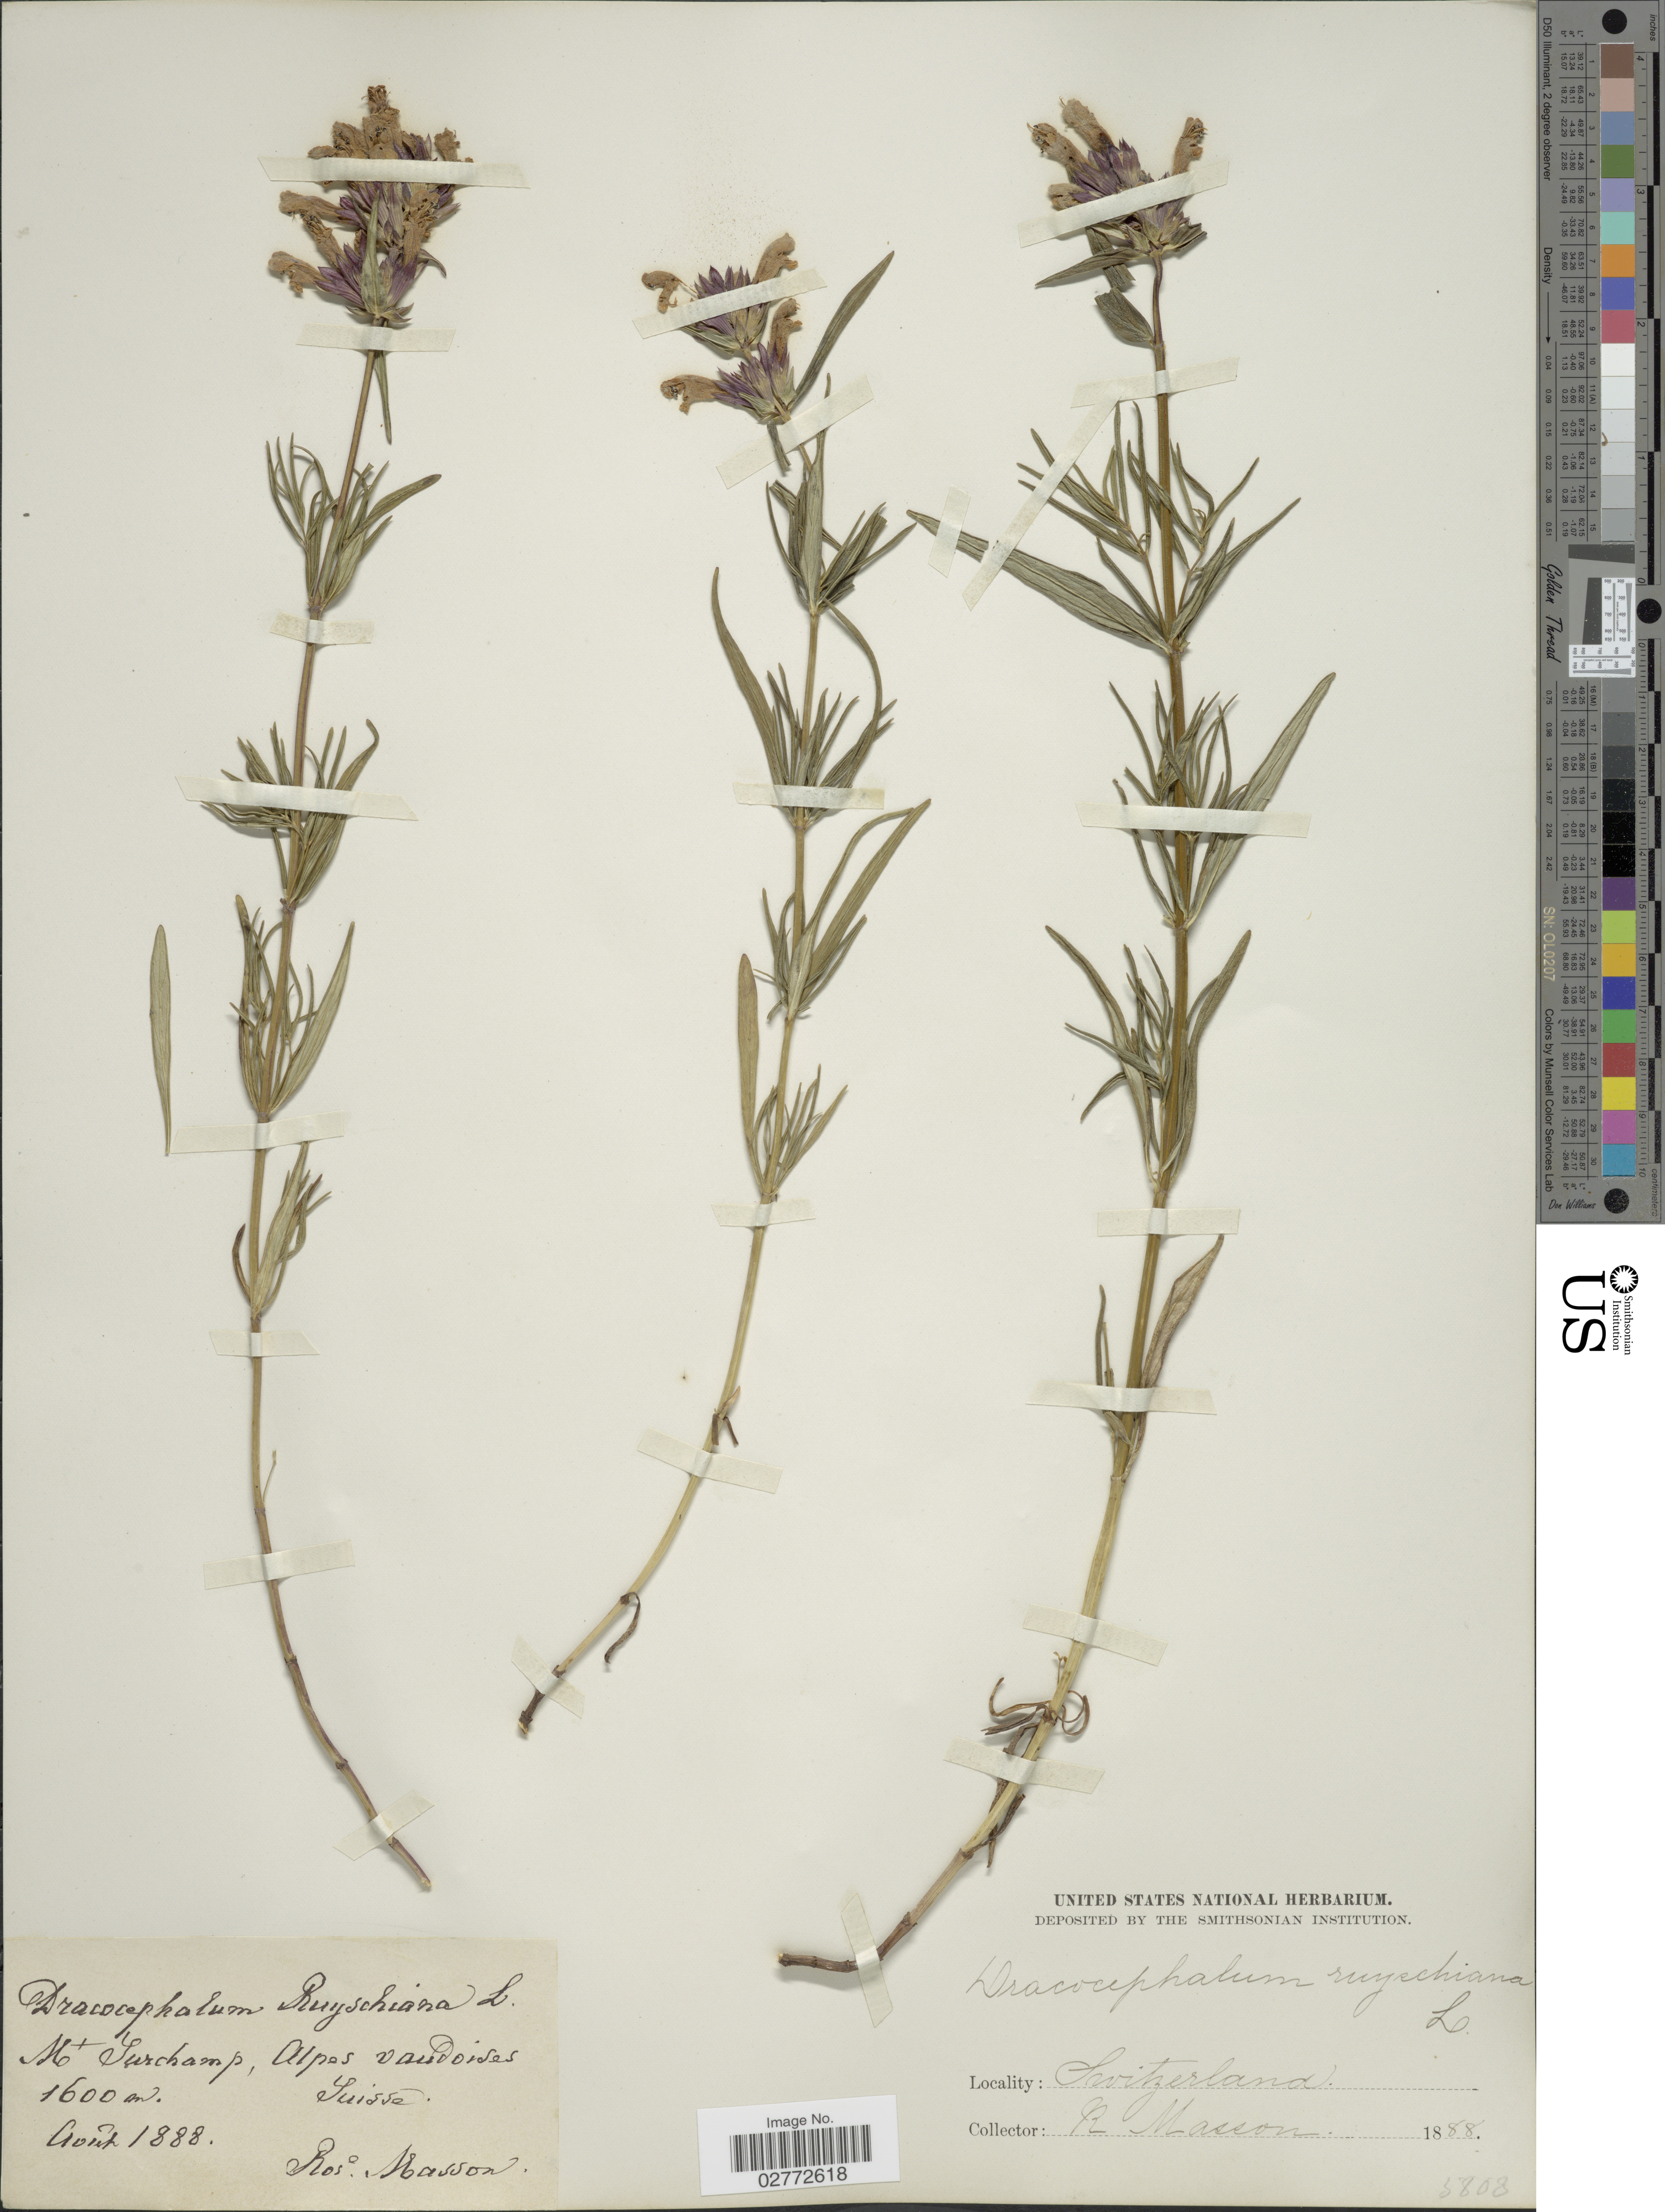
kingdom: Plantae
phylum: Tracheophyta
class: Magnoliopsida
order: Lamiales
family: Lamiaceae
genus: Dracocephalum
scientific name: Dracocephalum ruyschiana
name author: L.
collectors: R. Masson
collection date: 1888-08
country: Switzerland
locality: Mt Surchamp, Alpes van doises. Suisse.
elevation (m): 1600